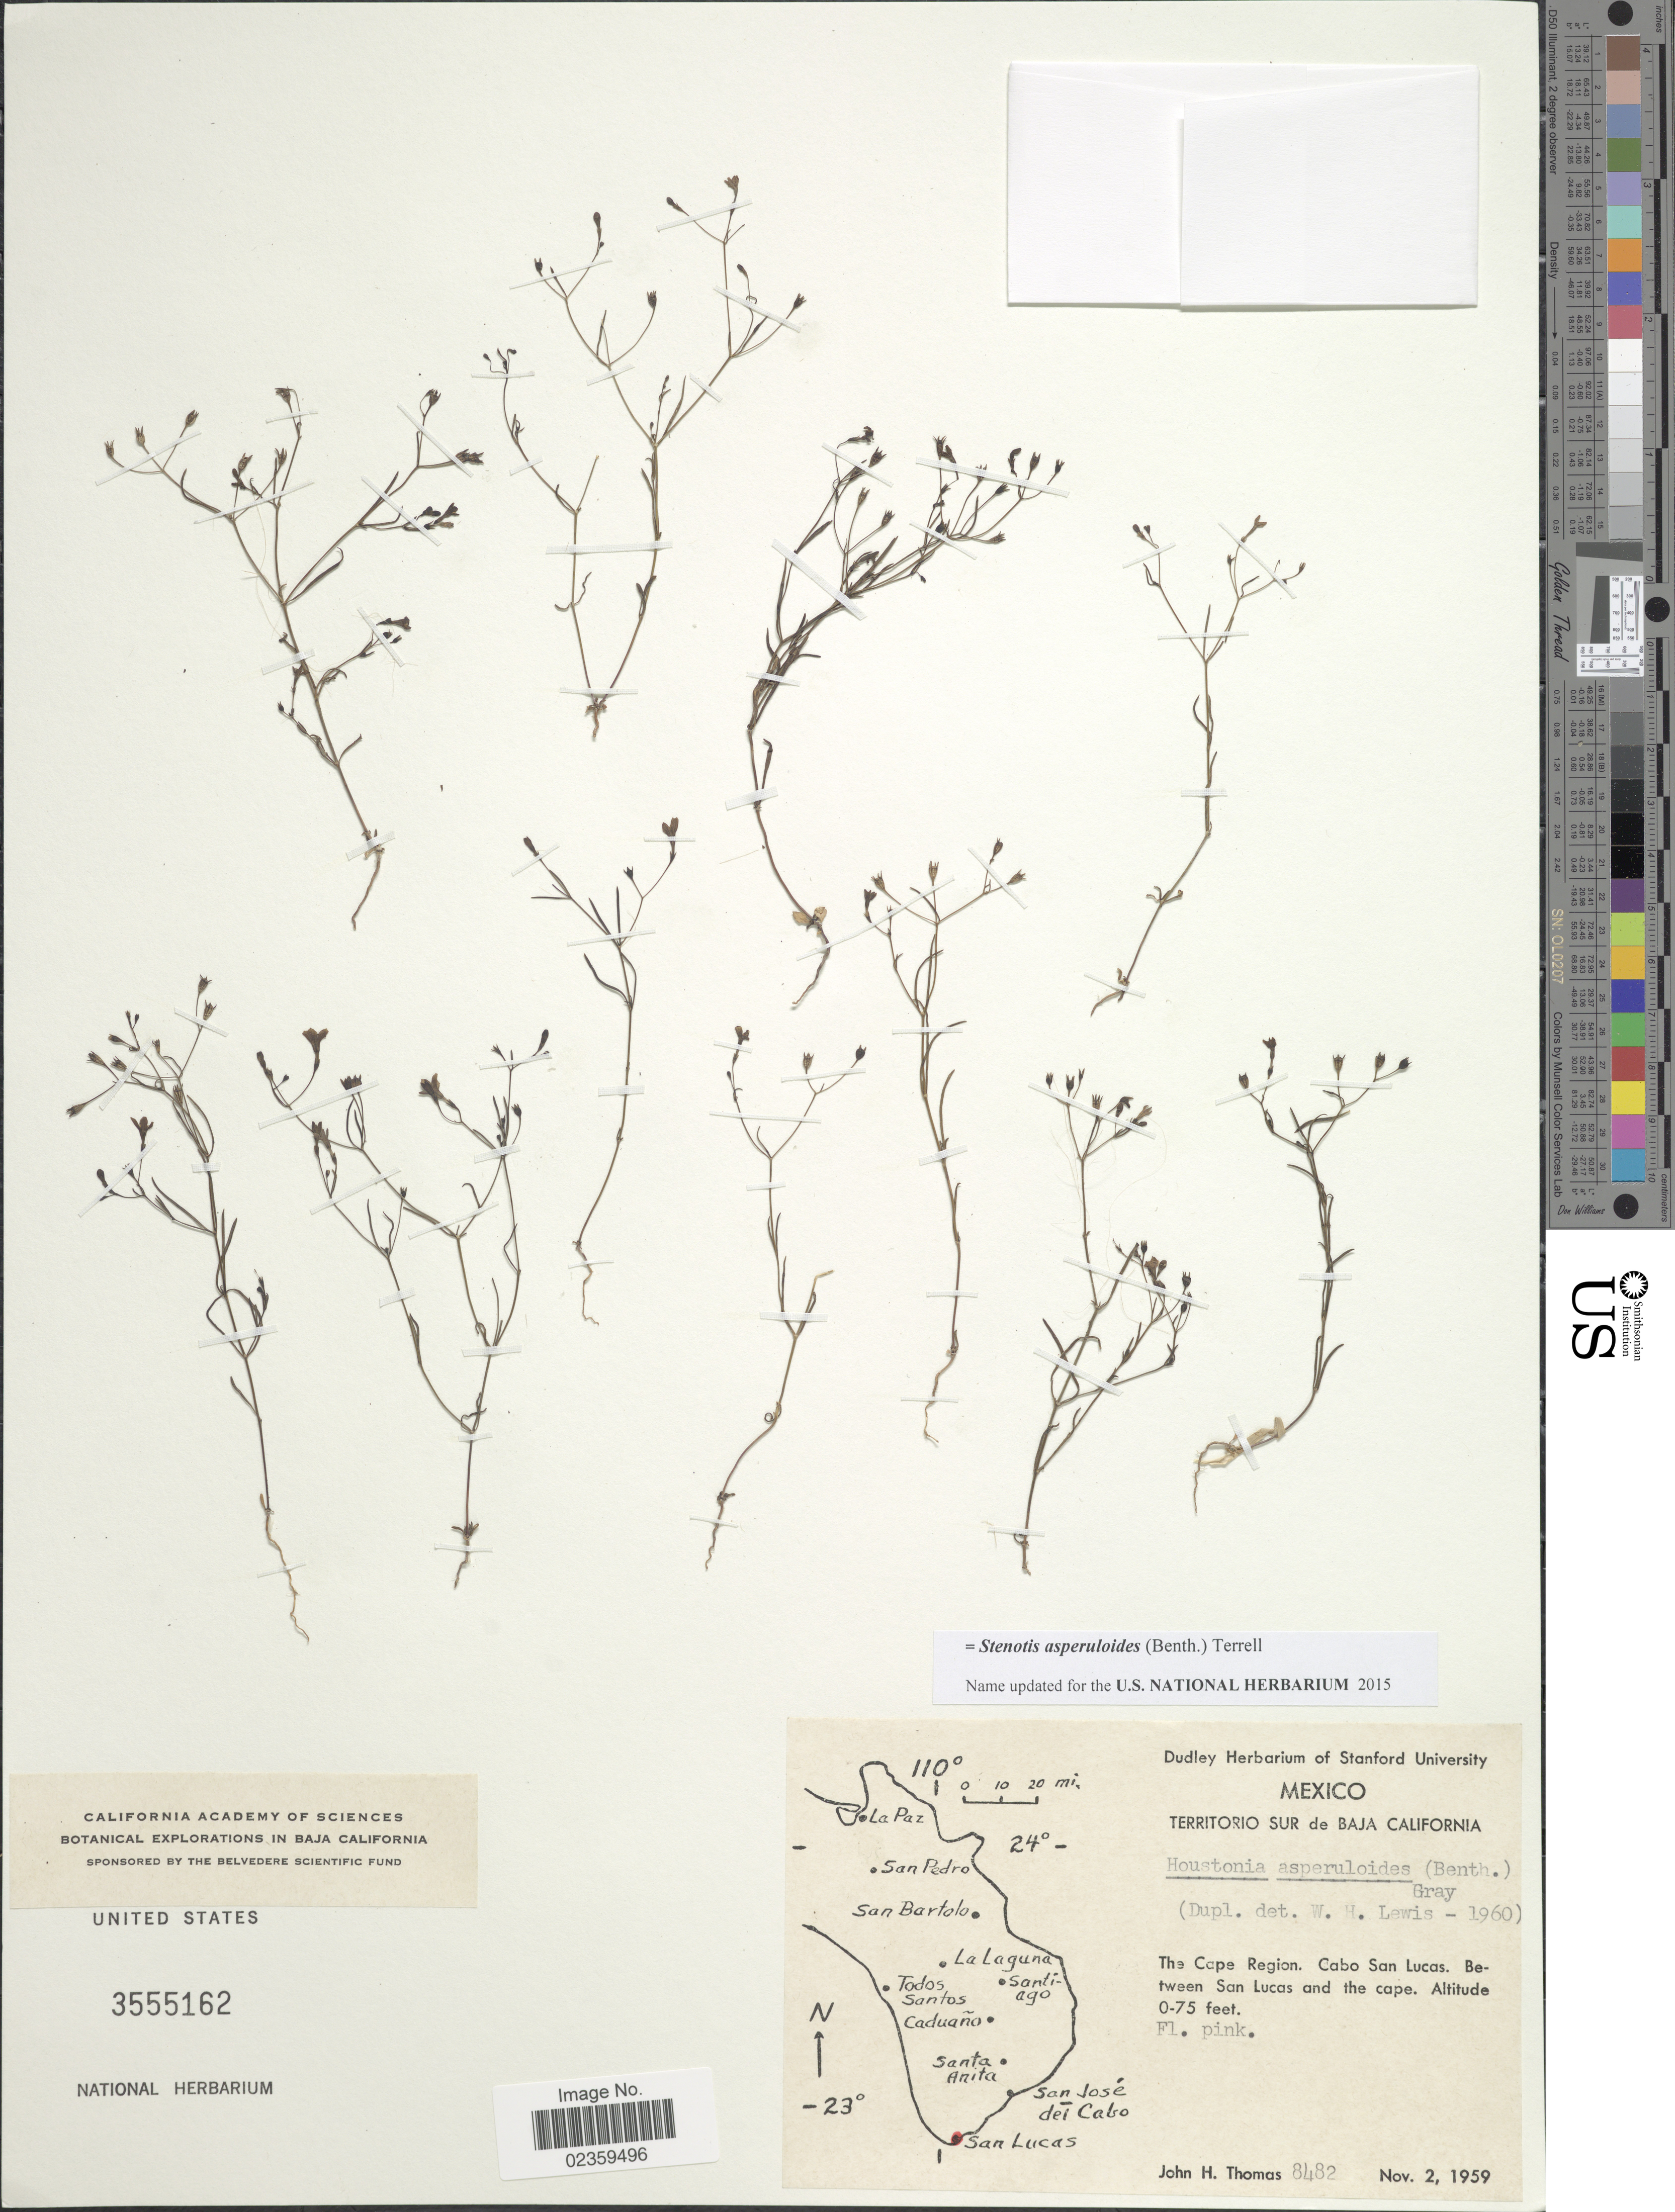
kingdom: Plantae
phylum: Tracheophyta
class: Magnoliopsida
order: Gentianales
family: Rubiaceae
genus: Stenotis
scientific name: Stenotis asperuloides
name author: (Benth.) Terrell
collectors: J. H. Thomas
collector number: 8482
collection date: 1959-11-02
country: Mexico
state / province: Baja California Sur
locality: Territorio Sur de Baja California. The Cape Region. Cabo San Lucas. Between San Lucas and the cape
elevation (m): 0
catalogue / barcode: US 3555162